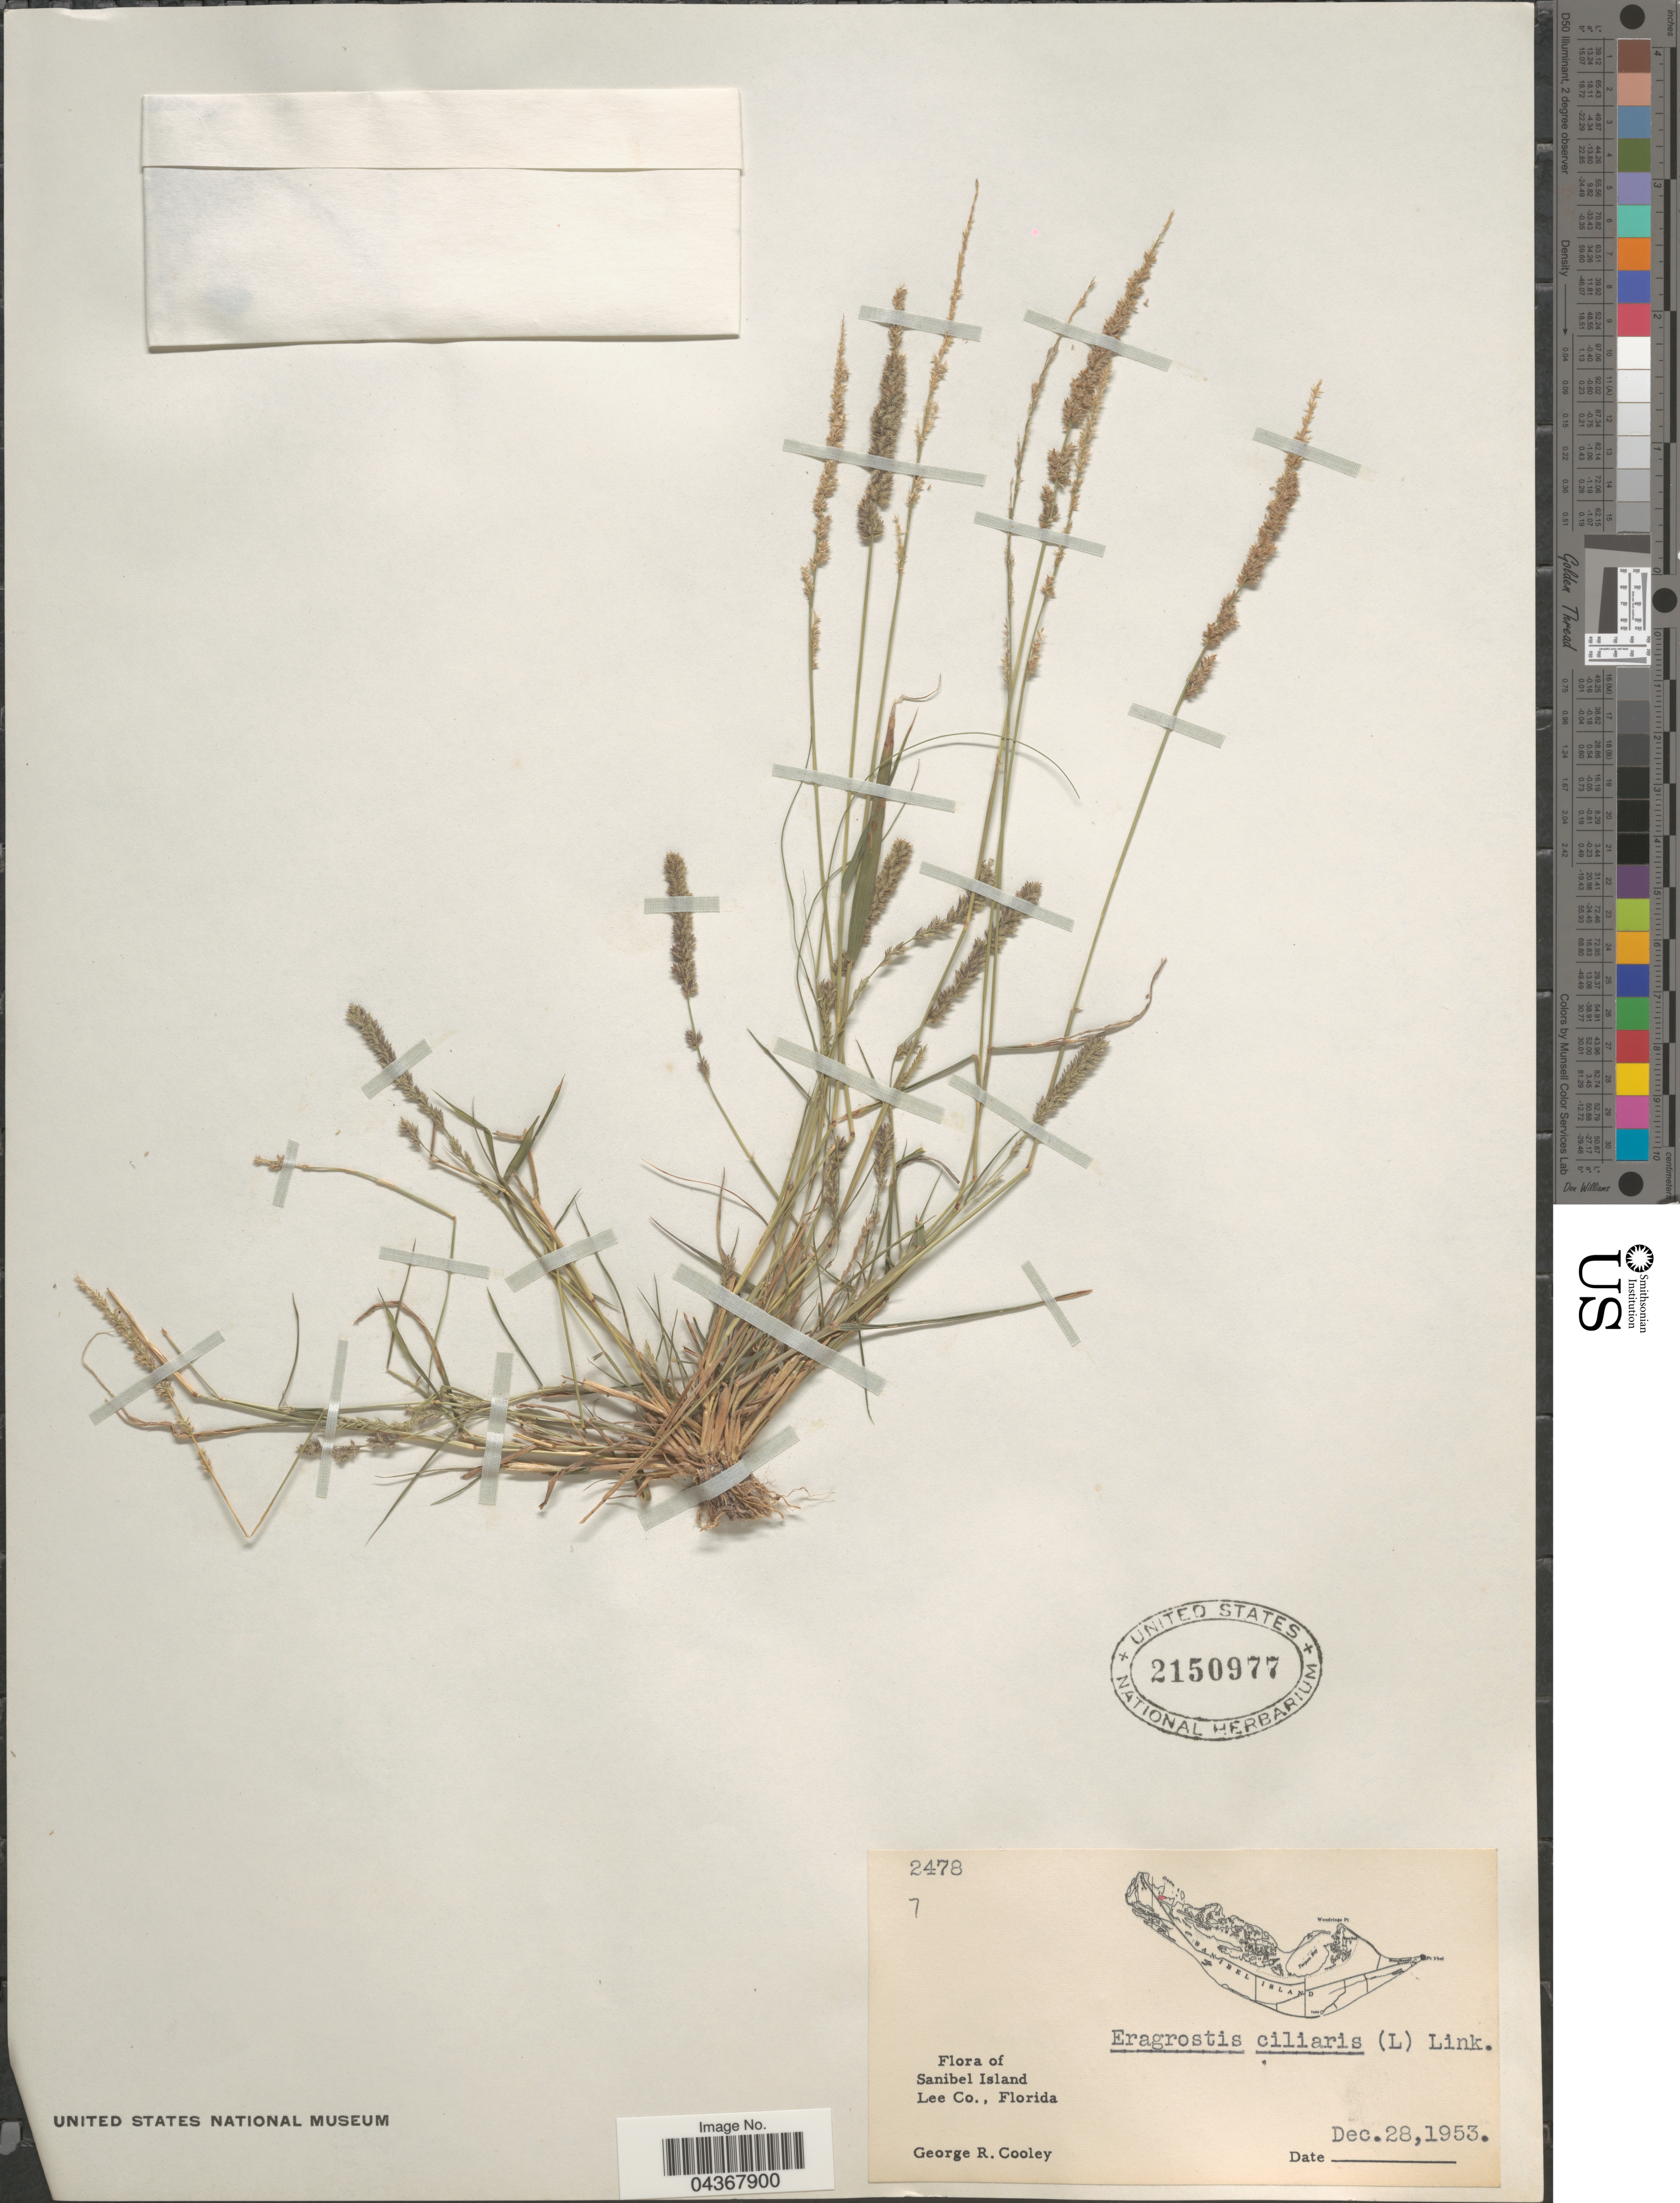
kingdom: Plantae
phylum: Tracheophyta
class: Liliopsida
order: Poales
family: Poaceae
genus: Eragrostis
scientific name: Eragrostis ciliaris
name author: (L.) R. Br.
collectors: G. R. Cooley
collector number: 2478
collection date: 1953-12-28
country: United States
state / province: Florida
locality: Sanibel Island. Lee Co.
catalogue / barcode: US 2150977